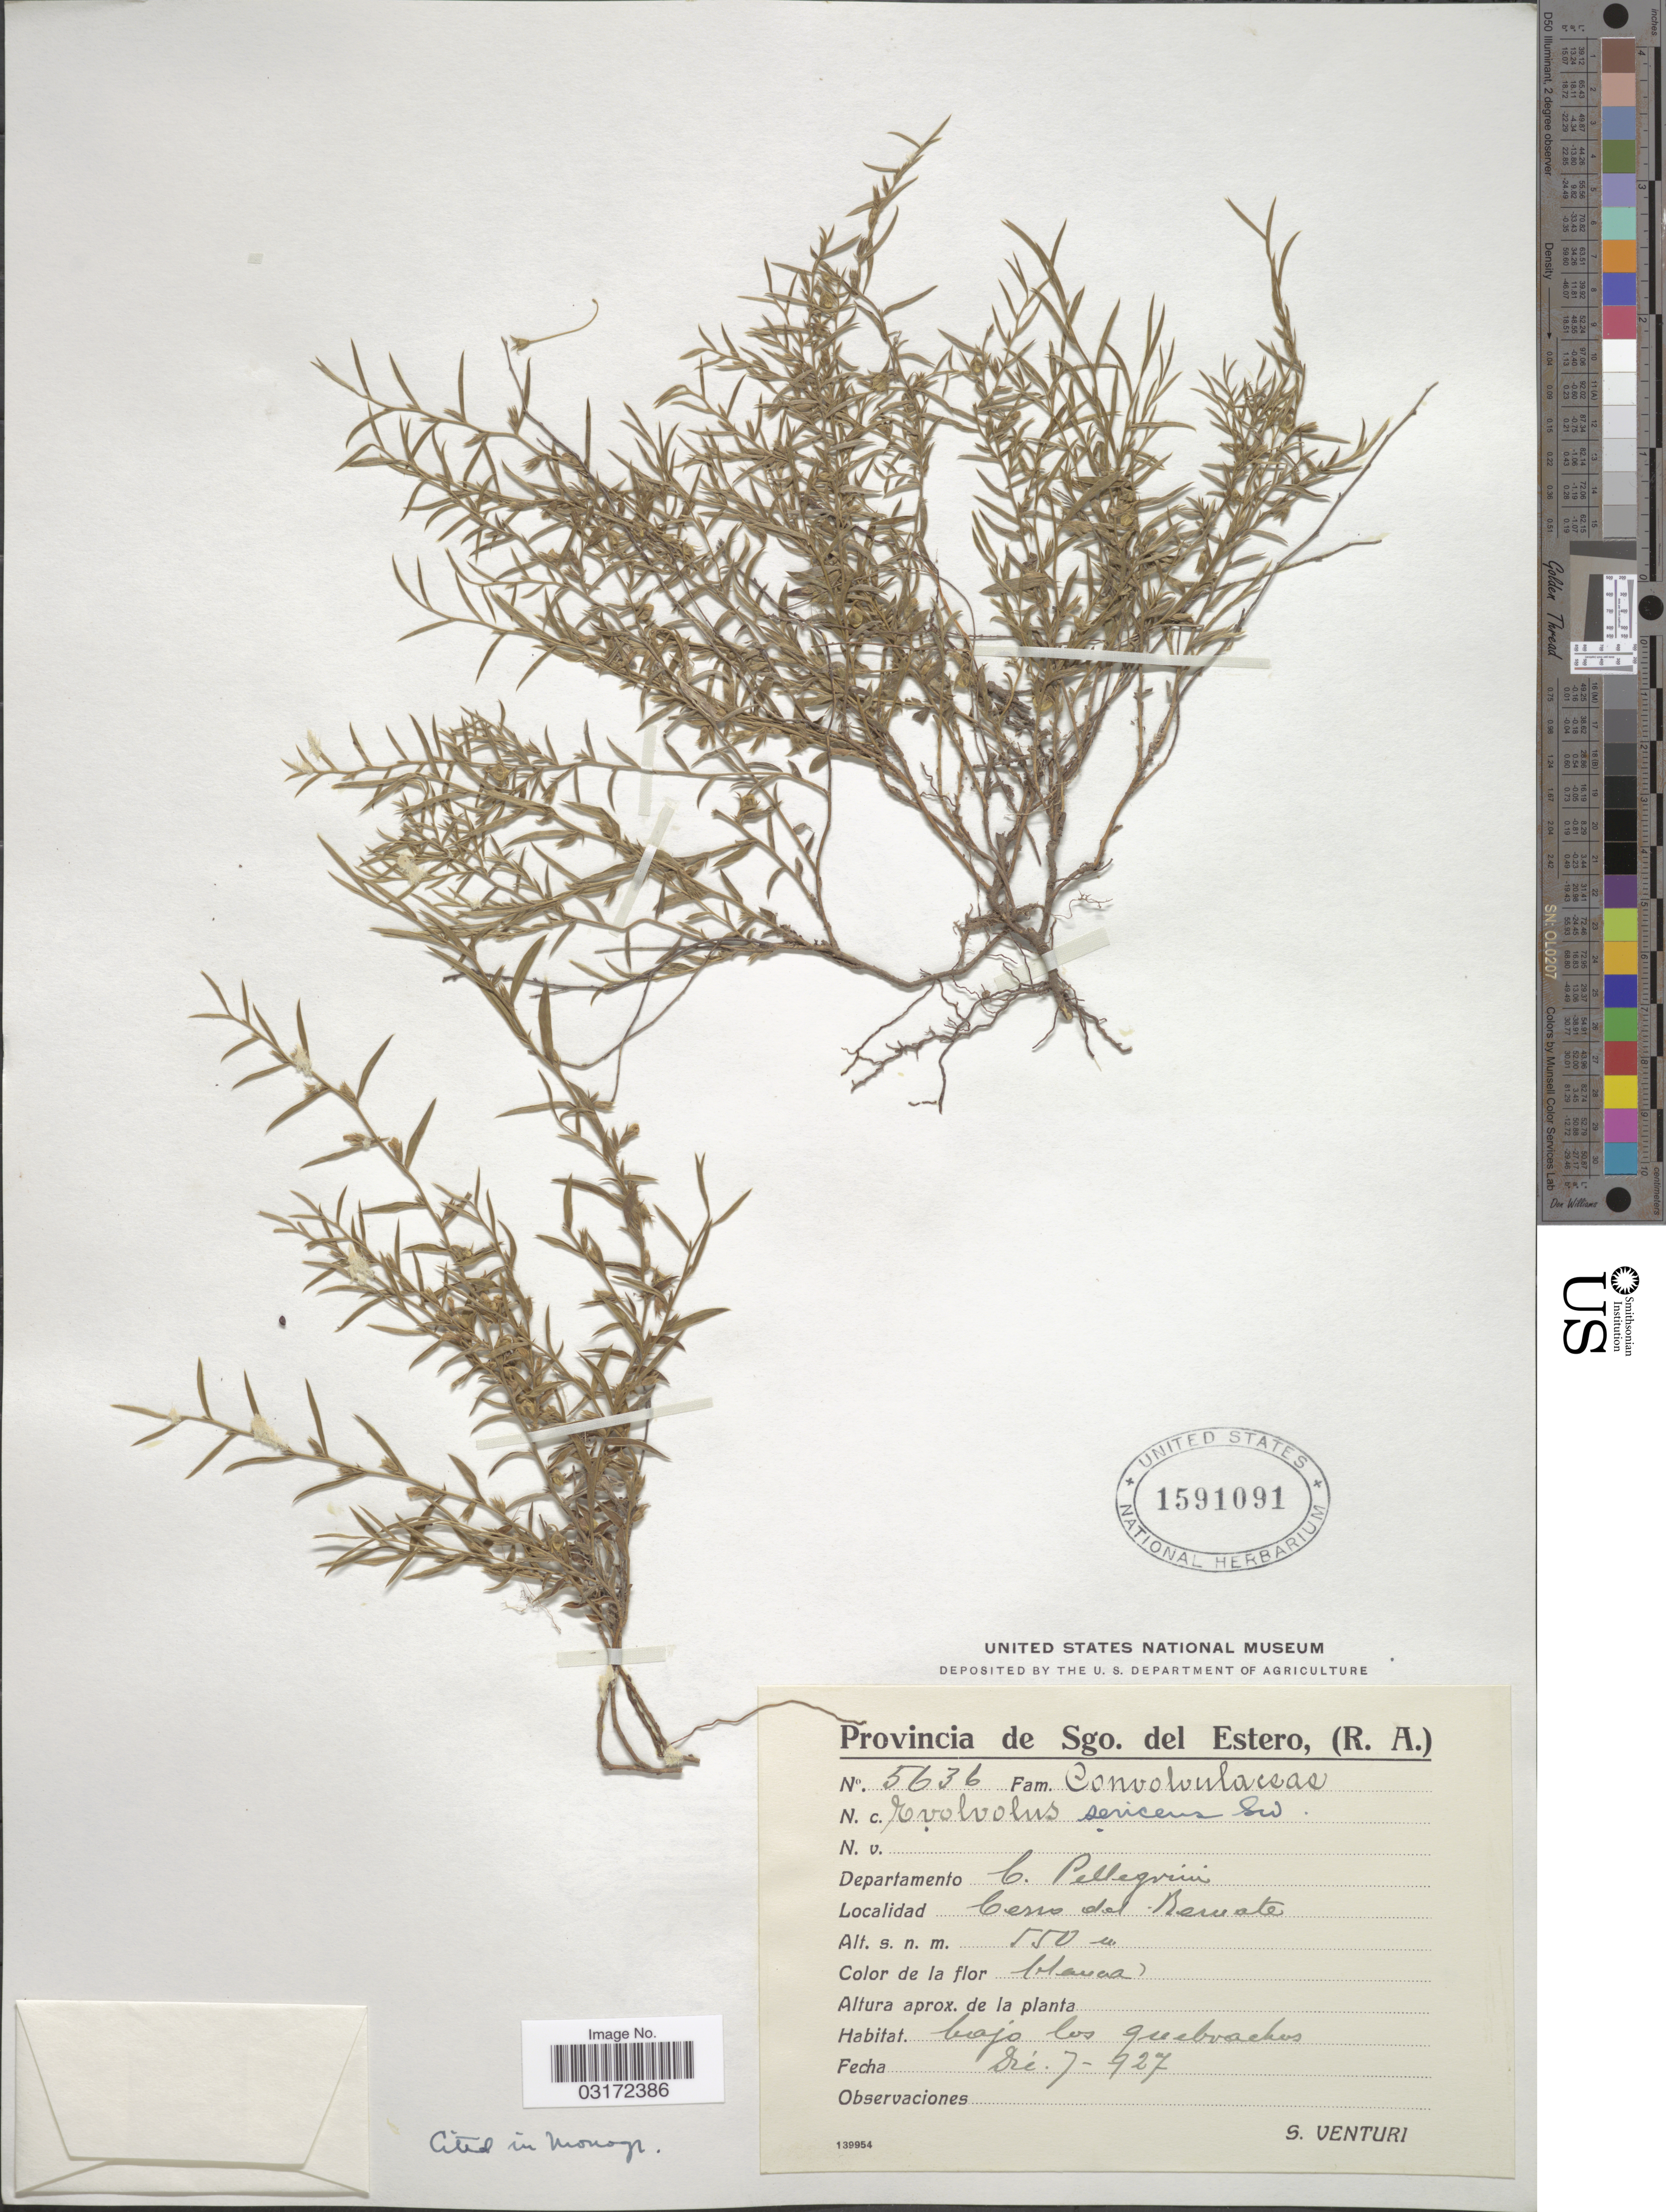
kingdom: Plantae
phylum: Tracheophyta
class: Magnoliopsida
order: Solanales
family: Convolvulaceae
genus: Evolvulus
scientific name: Evolvulus sericeus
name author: Sw.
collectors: S. Venturi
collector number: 5636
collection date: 1927-12-07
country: Argentina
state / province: Santiago del Estero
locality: Departamento C. Pellegrini, Cerro del Remate.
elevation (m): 550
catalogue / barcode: US 1591091